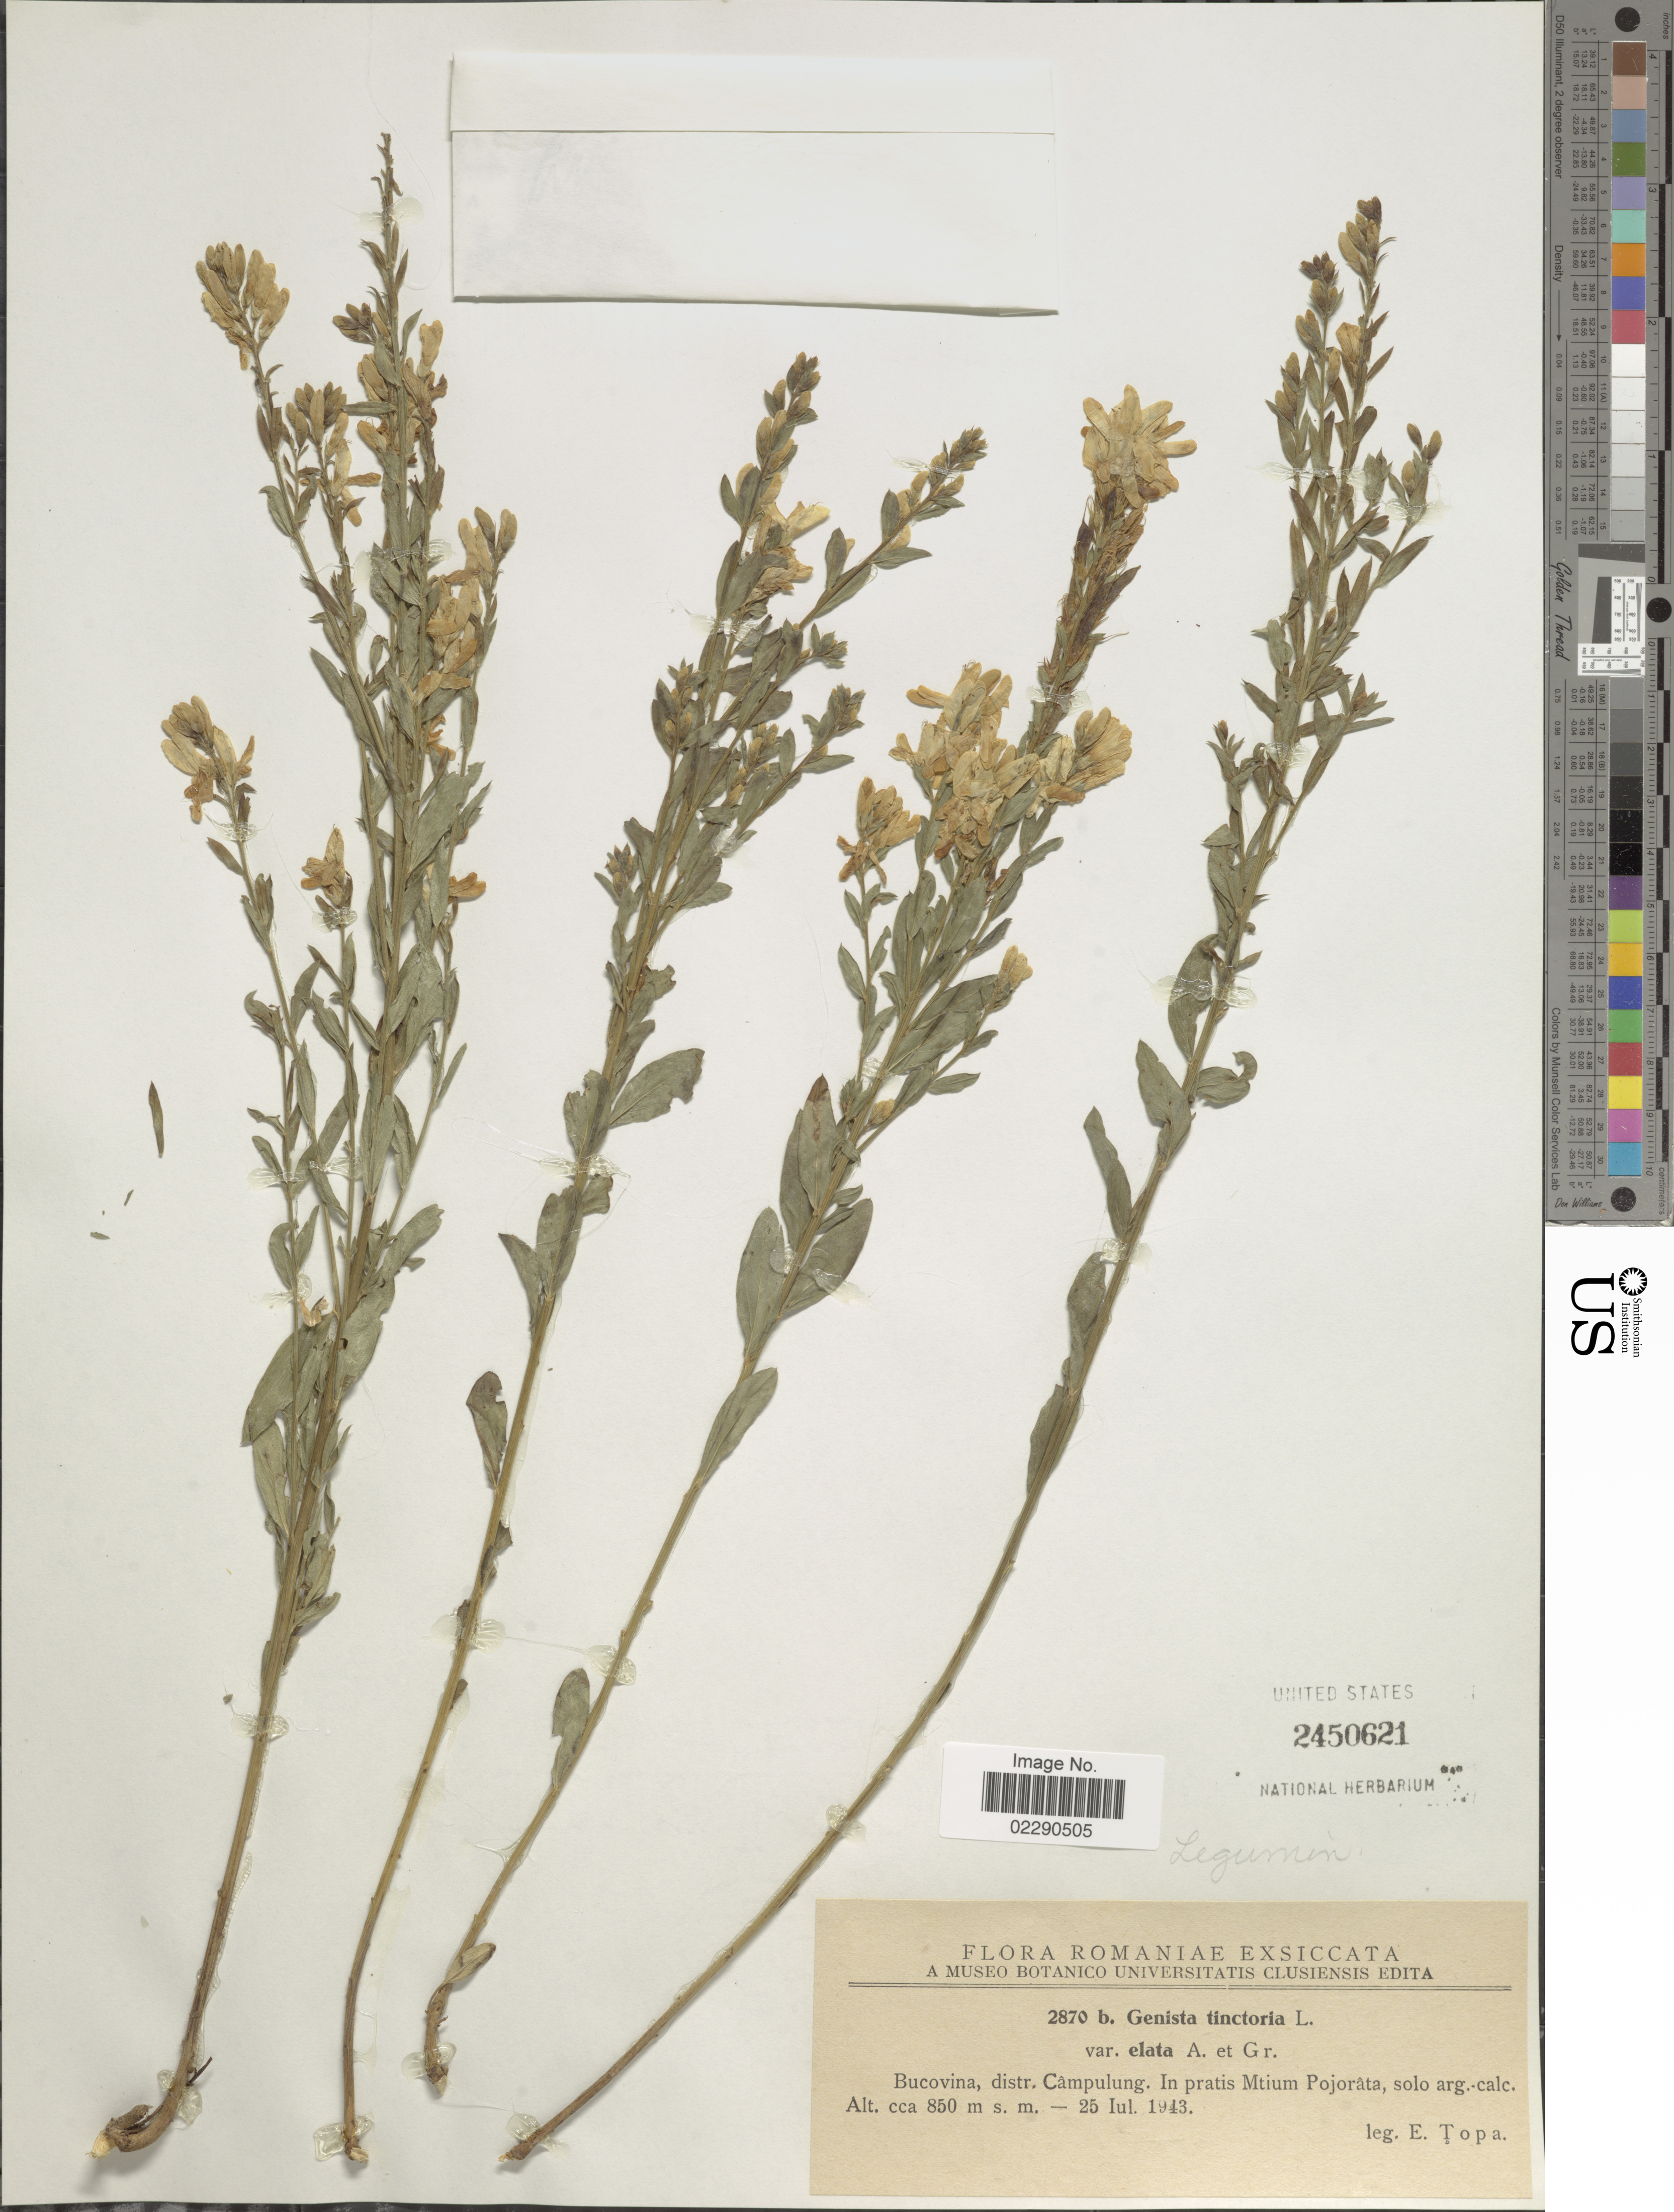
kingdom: Plantae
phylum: Tracheophyta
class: Magnoliopsida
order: Fabales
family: Fabaceae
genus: Genista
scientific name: Genista tinctoria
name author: L.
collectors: E. Topa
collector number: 2870b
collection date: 1943-07-25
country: Romania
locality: Bucovina, distr. Campulung, pratis Mtium Pojorata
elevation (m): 850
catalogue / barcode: US 2450621